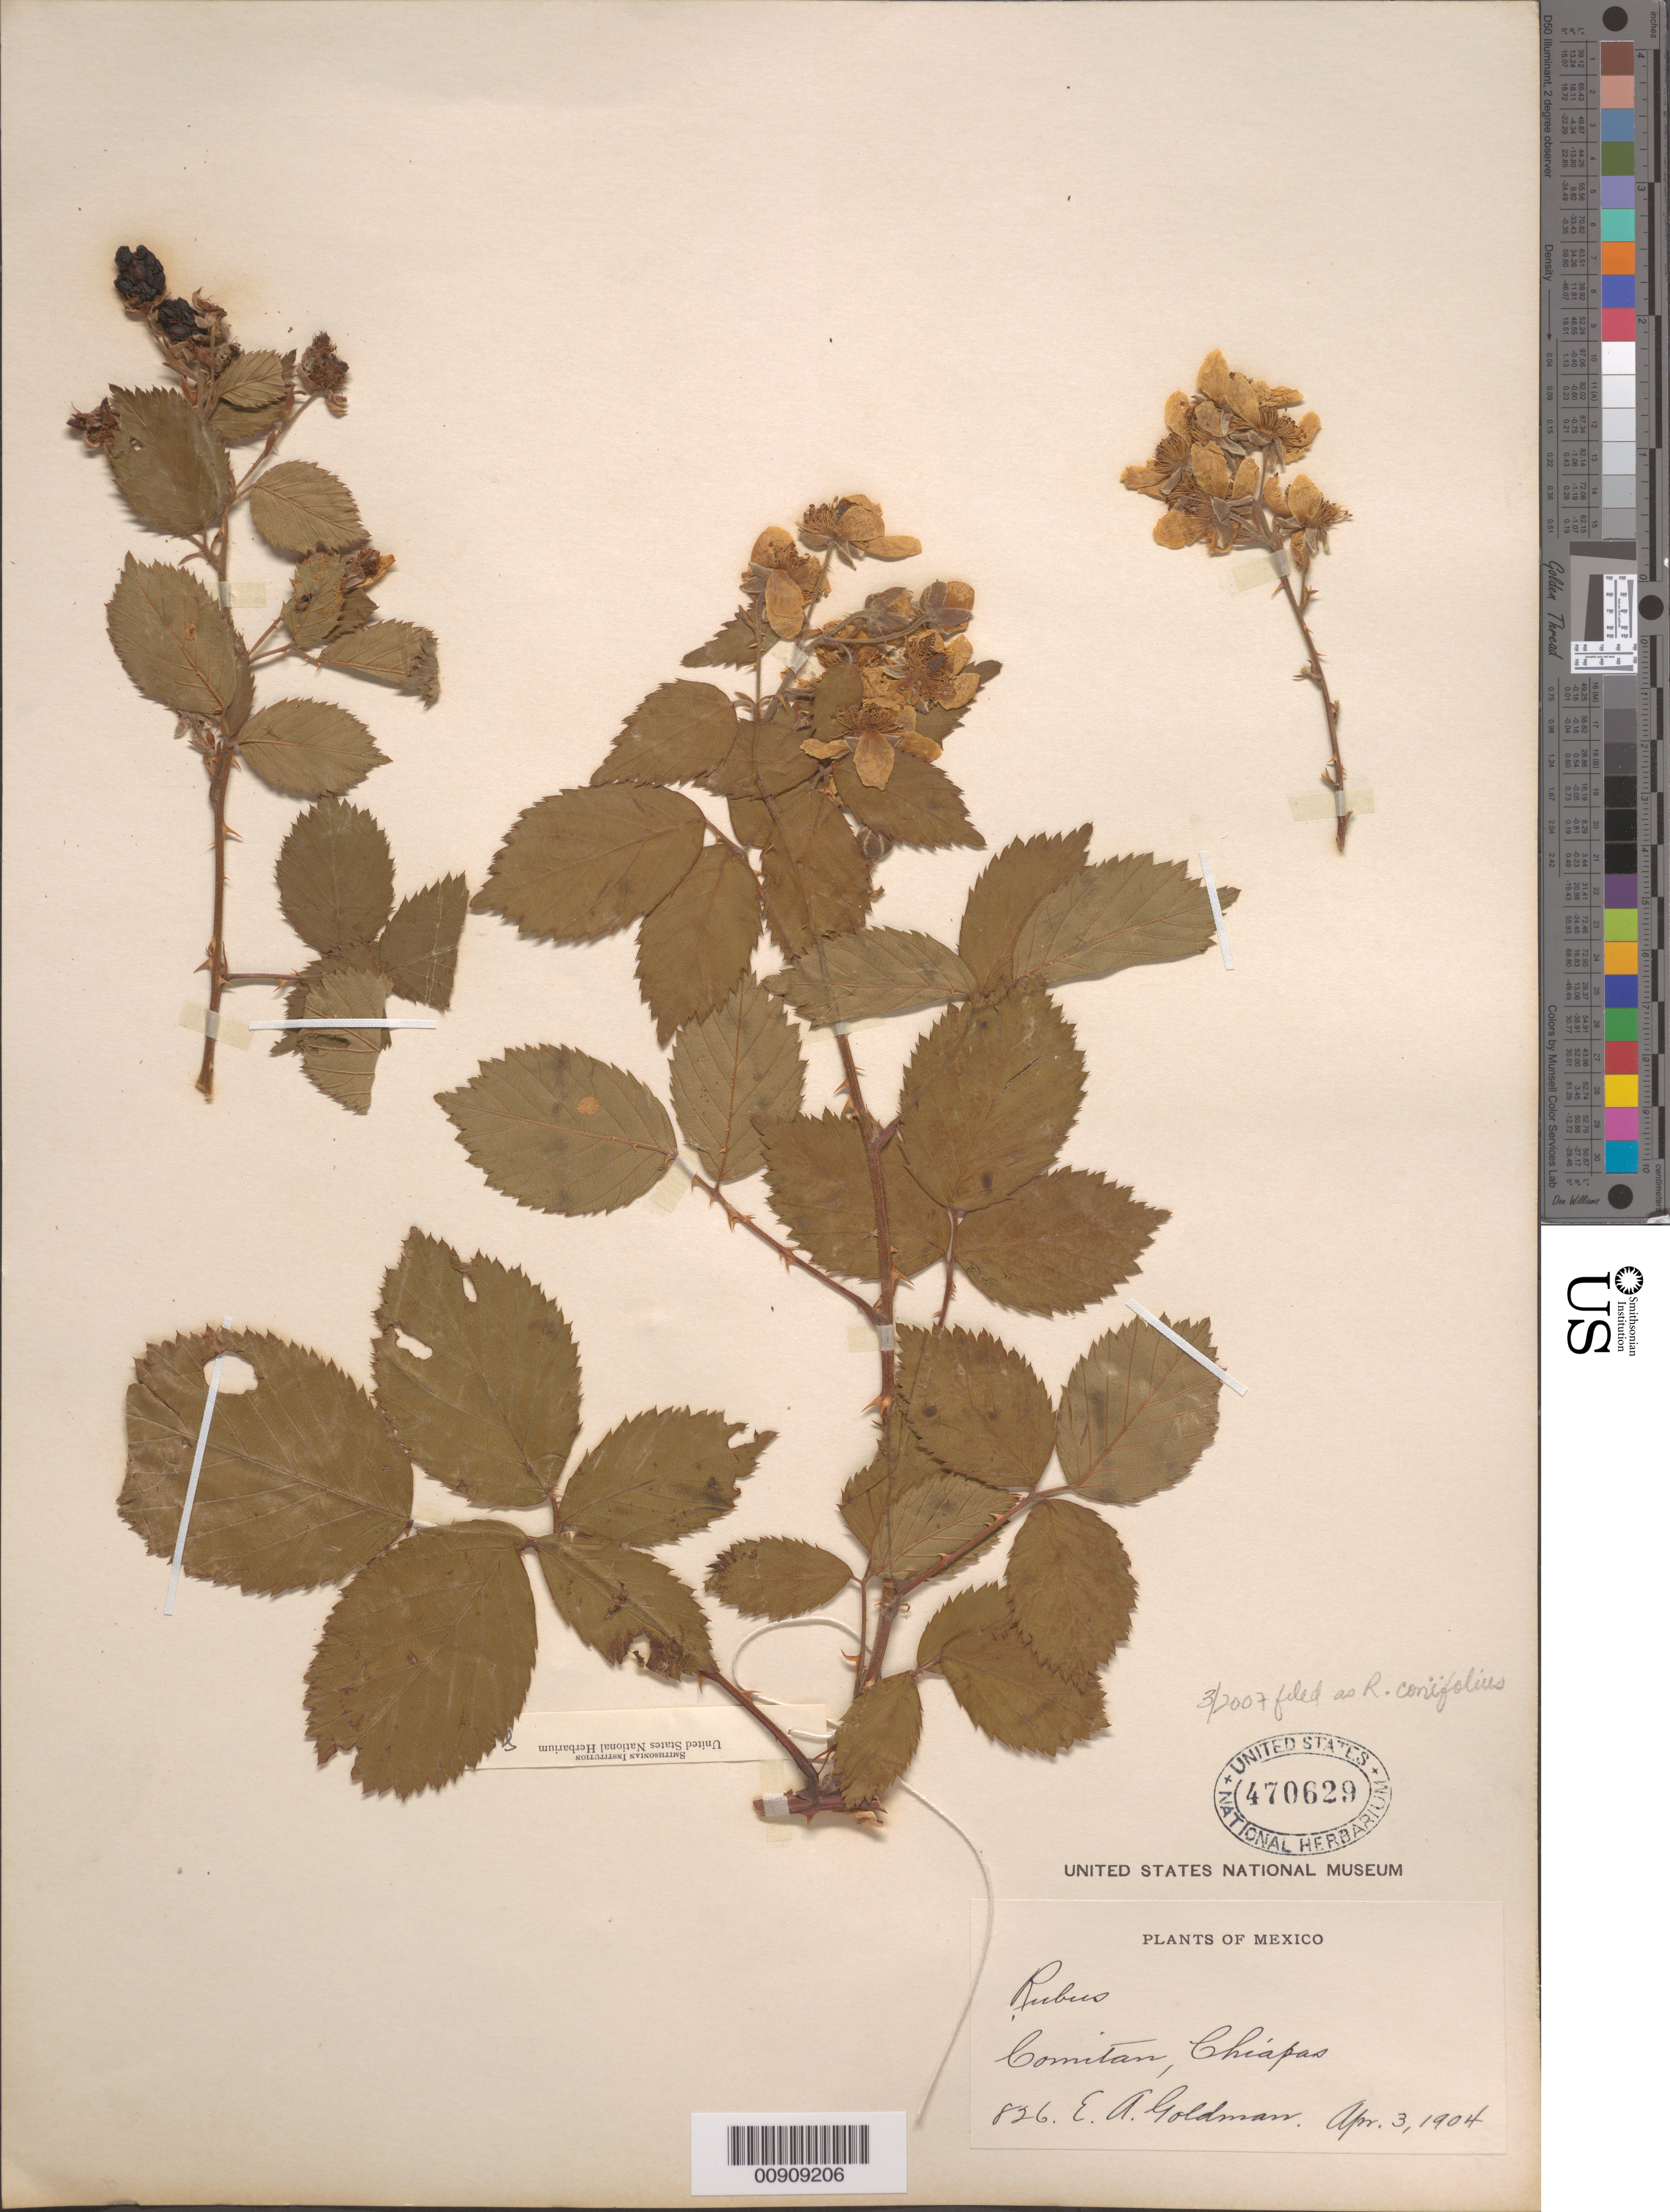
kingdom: Plantae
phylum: Tracheophyta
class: Magnoliopsida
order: Rosales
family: Rosaceae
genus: Rubus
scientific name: Rubus coriifolius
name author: Liebm.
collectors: E. A. Goldman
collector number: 826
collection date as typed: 03 Apr 1904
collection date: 1904-04-03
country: Mexico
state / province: Chiapas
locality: Comitan, Chiapas.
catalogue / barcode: US 470629